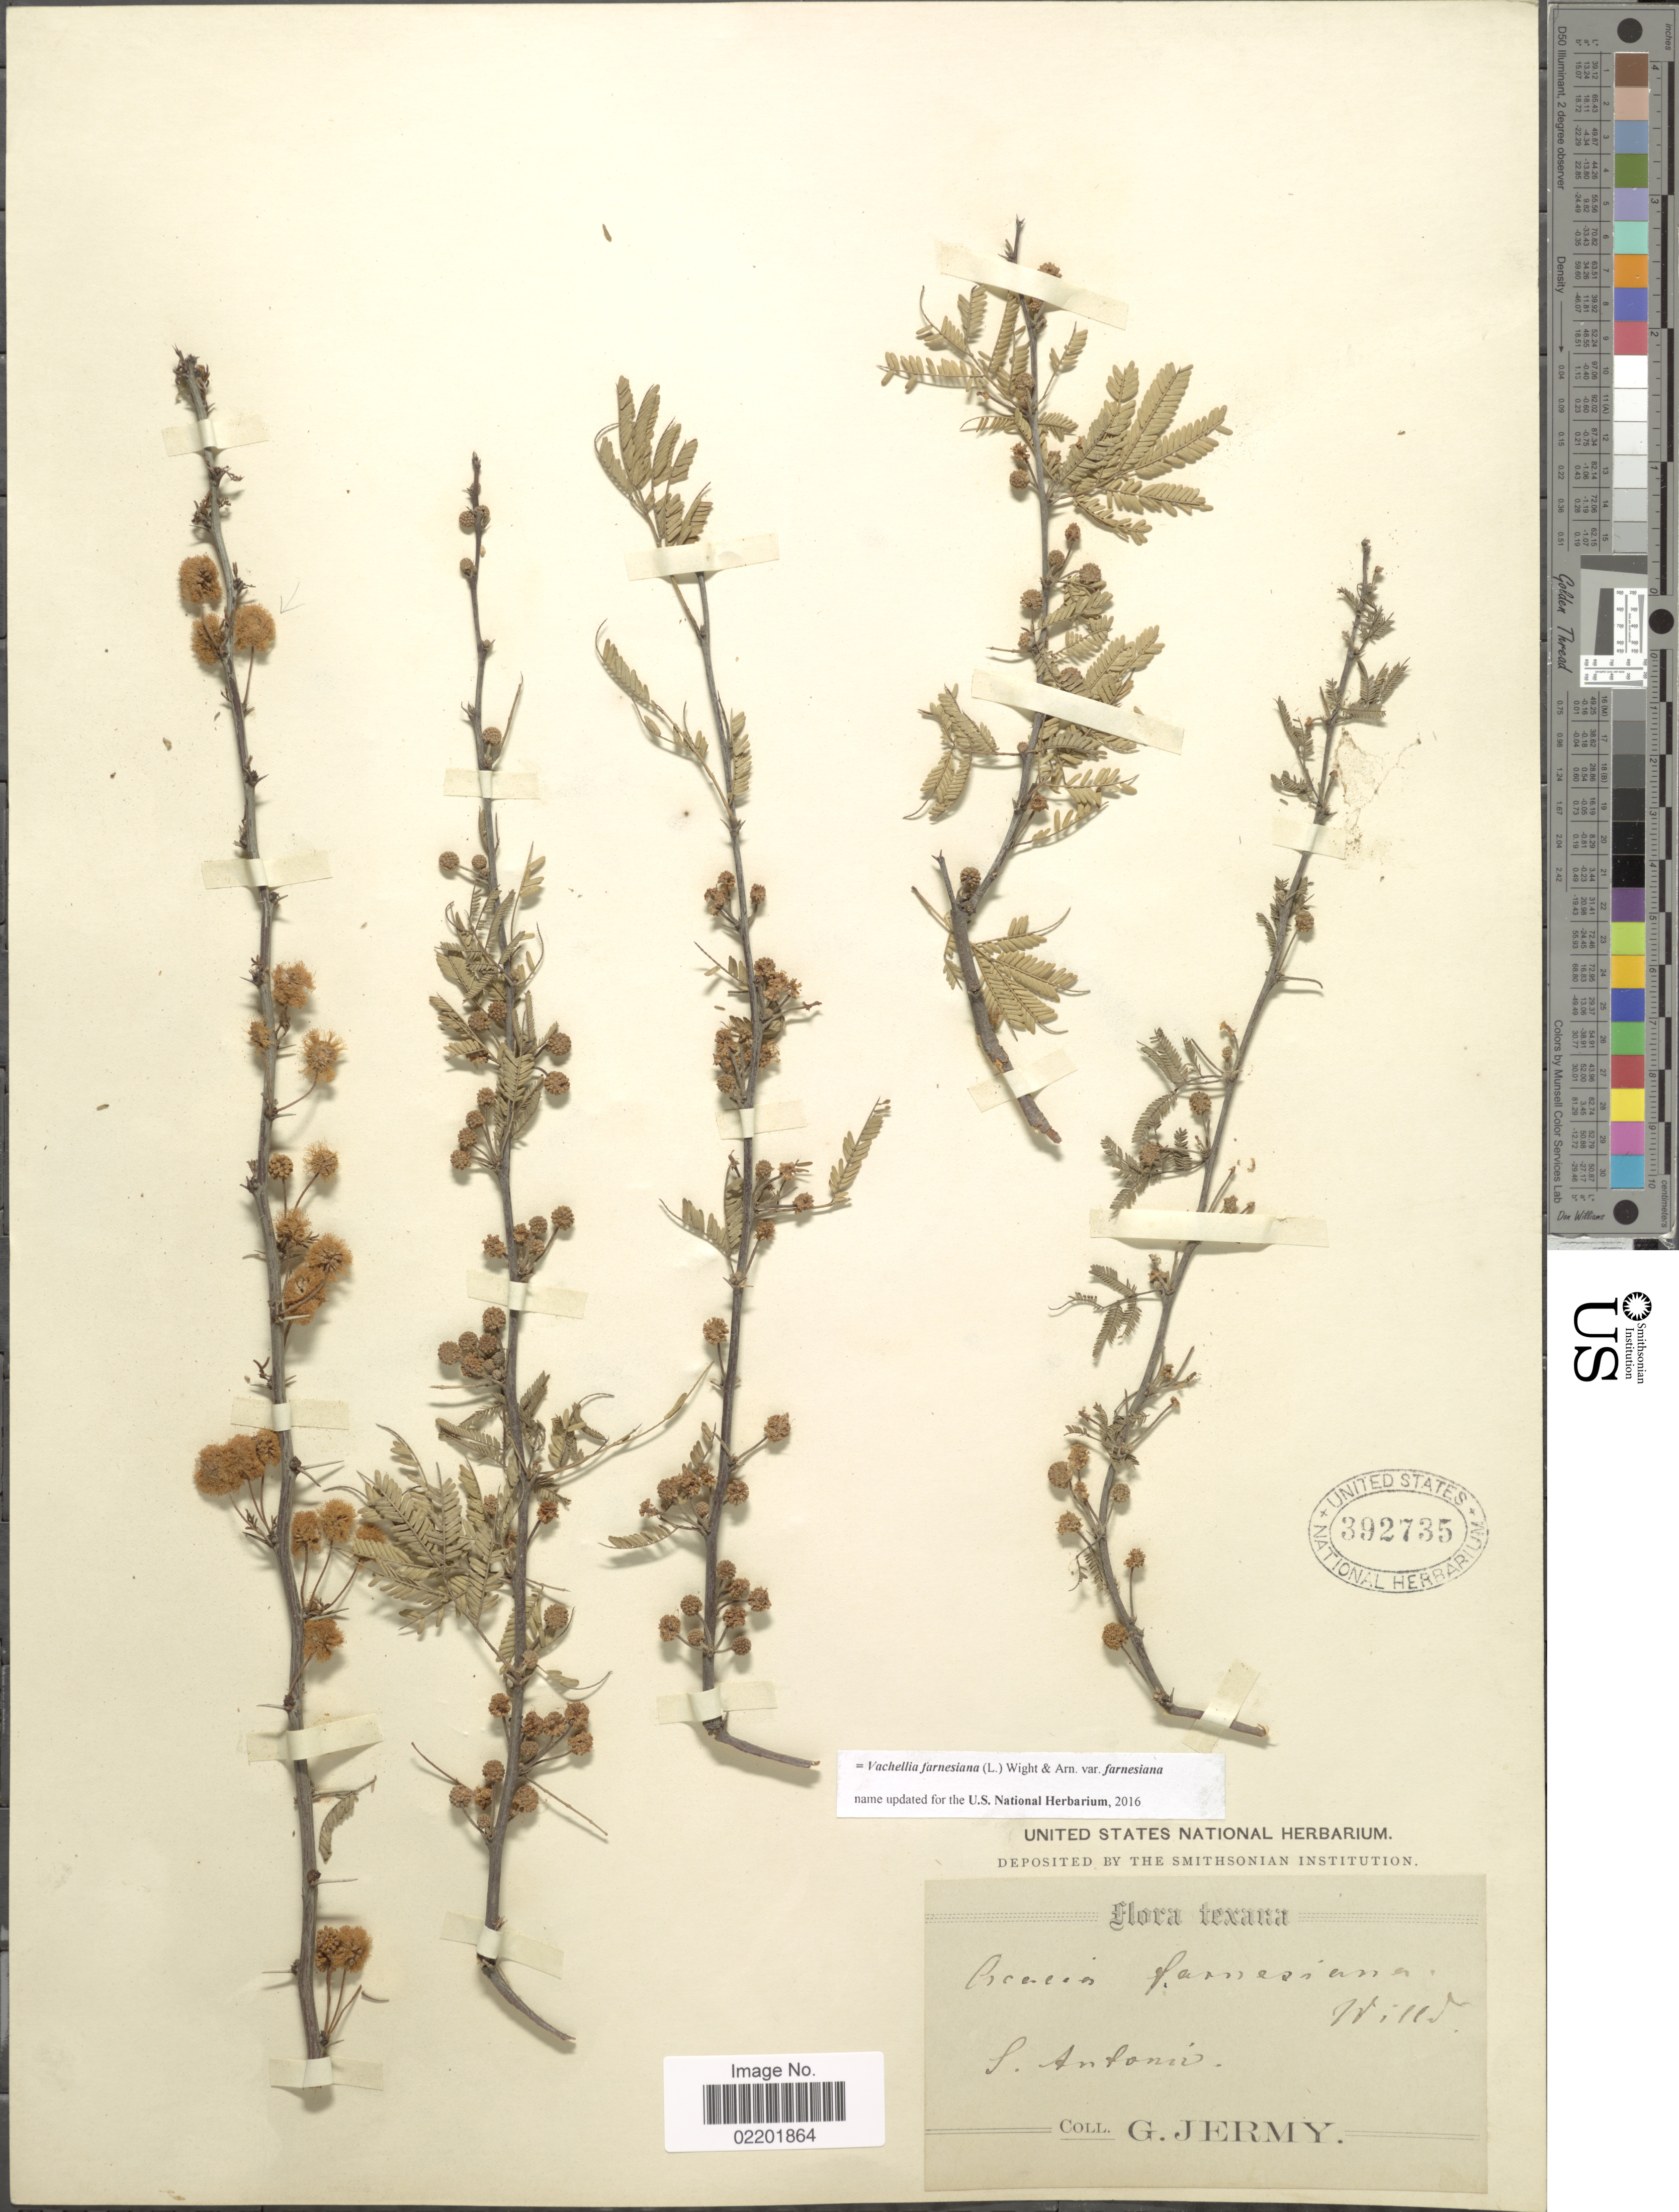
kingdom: Plantae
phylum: Tracheophyta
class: Magnoliopsida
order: Fabales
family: Fabaceae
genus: Vachellia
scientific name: Vachellia farnesiana var. farnesiana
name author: (L.) Wight & Arn.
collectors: G. Jermy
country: United States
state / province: Texas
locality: S. Antonio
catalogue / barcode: US 392735